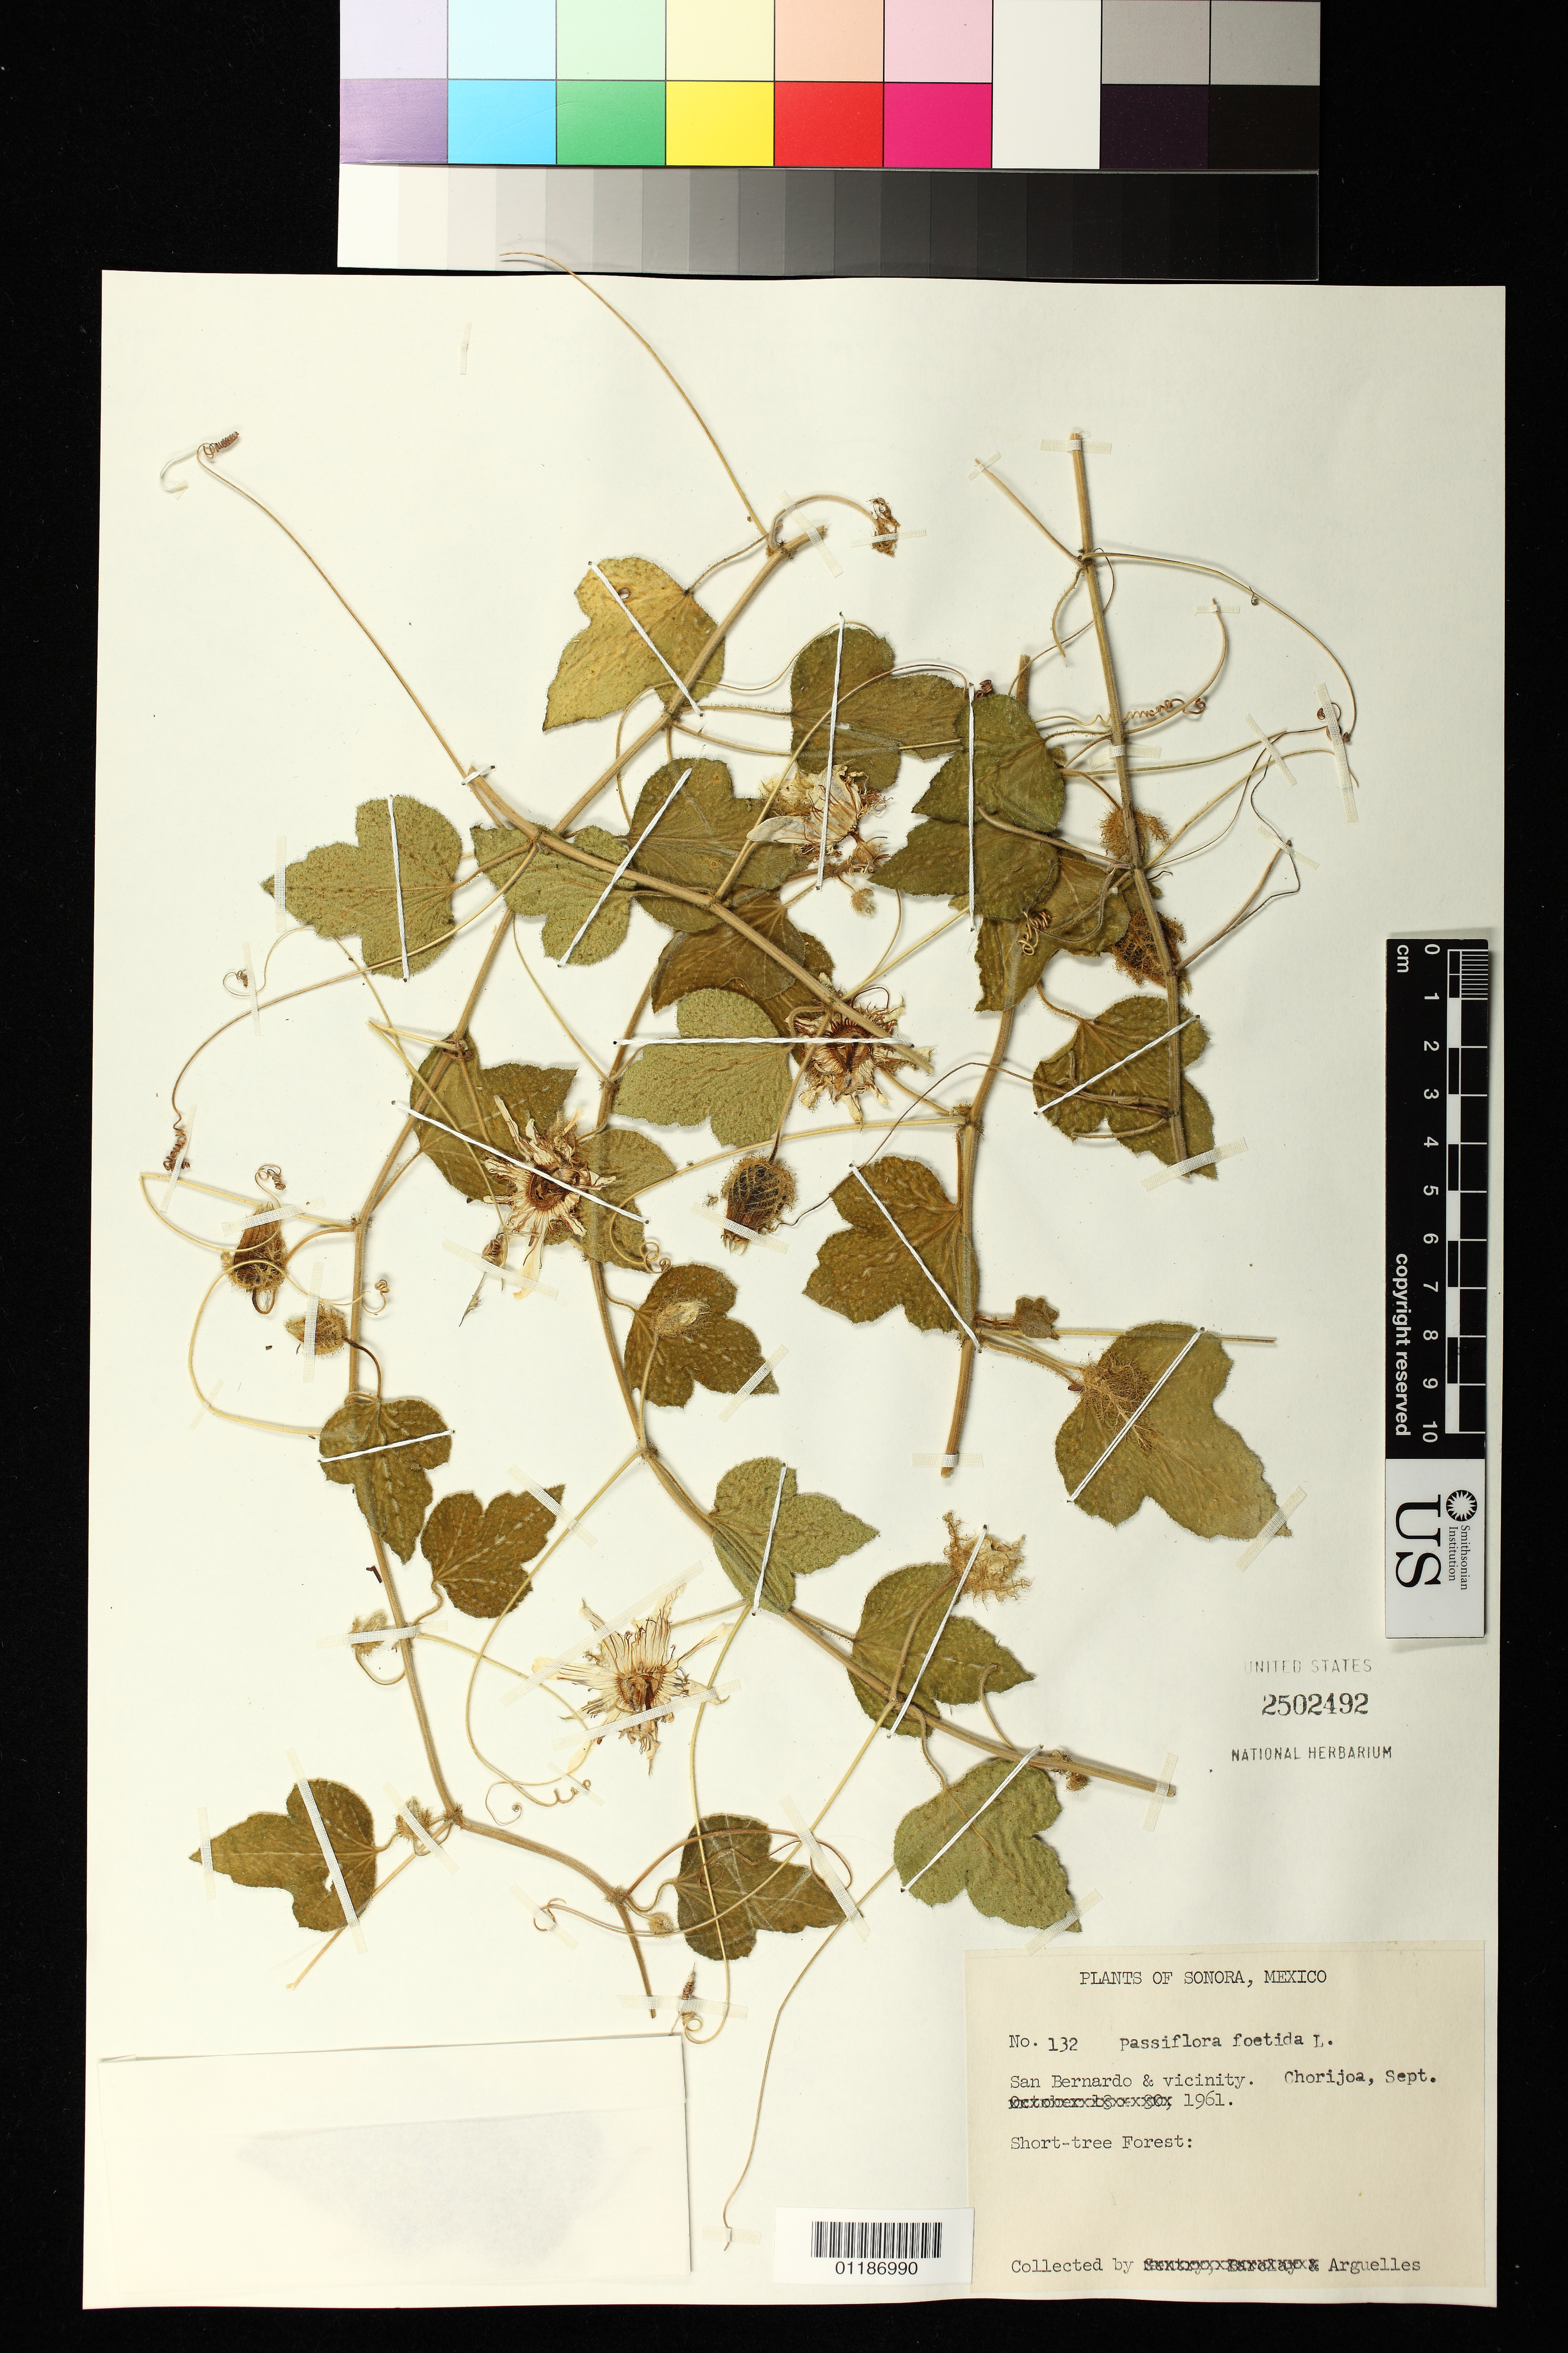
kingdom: Plantae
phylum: Tracheophyta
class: Magnoliopsida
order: Malpighiales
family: Passifloraceae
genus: Passiflora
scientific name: Passiflora foetida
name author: L.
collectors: Arguelles, --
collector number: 132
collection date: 1961-09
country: Mexico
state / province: Sonora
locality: San Bernardo & vicinity. Chorijoa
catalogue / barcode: US 2502492